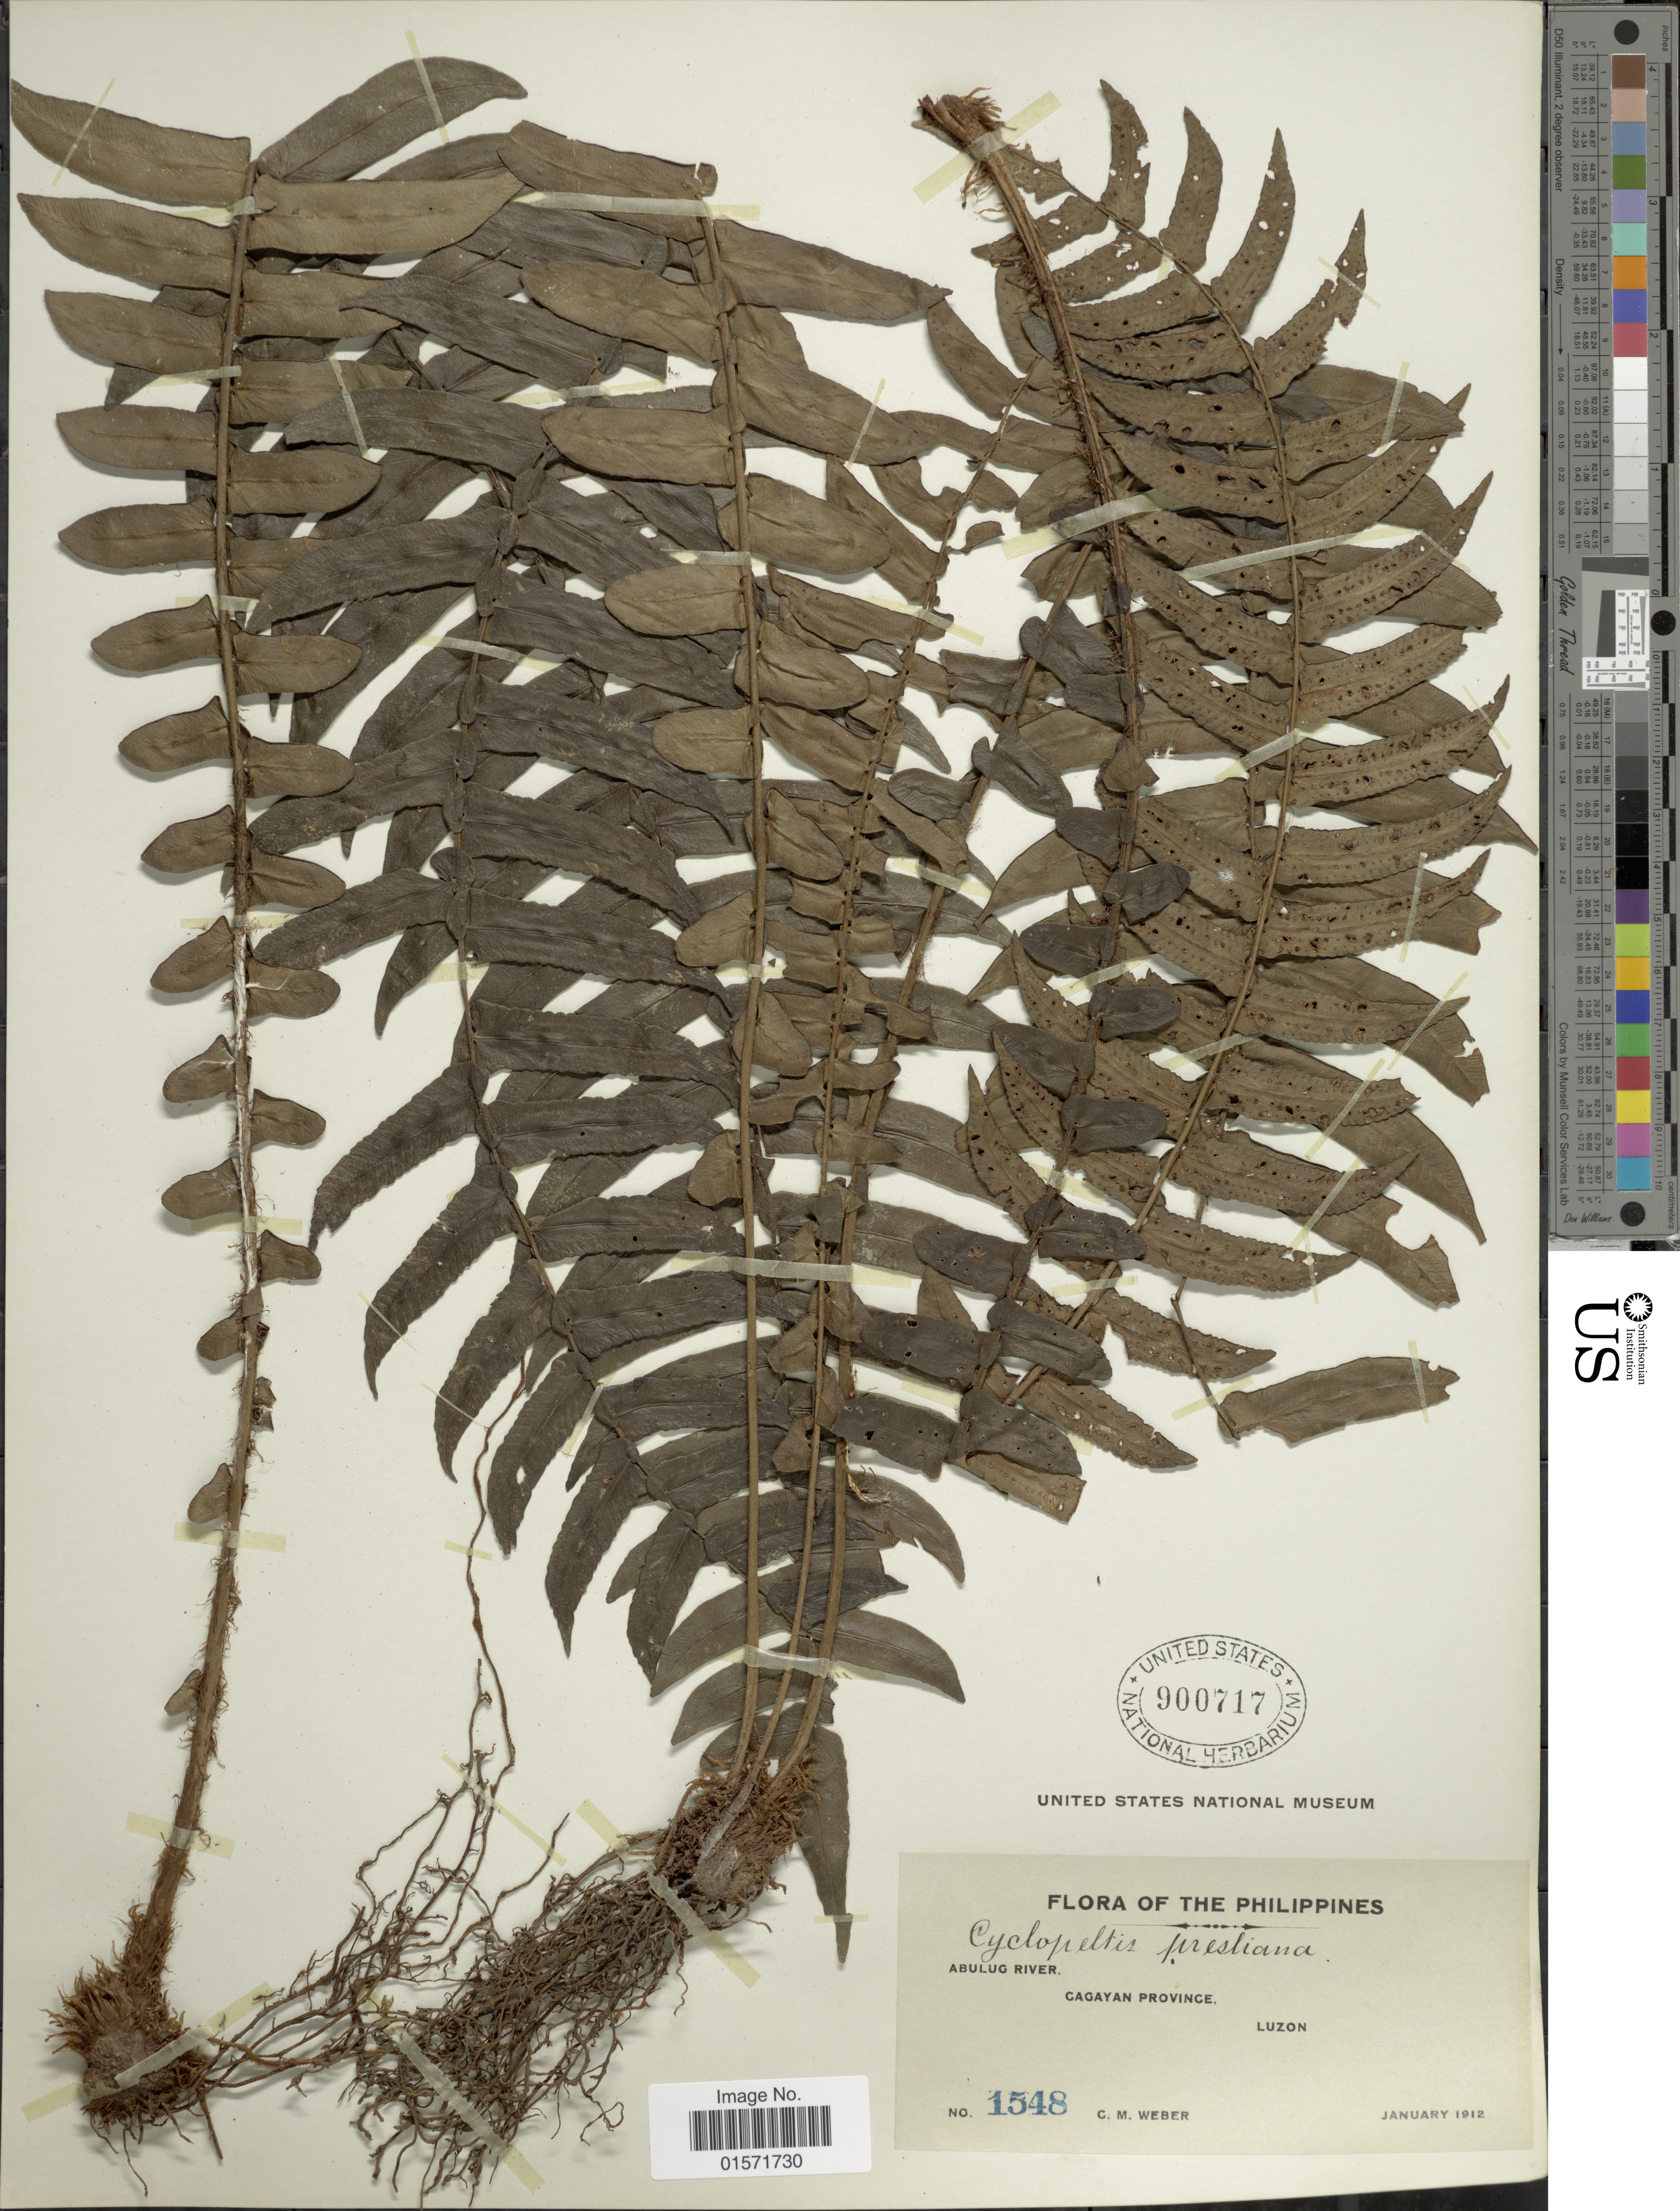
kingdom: Plantae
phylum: Tracheophyta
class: Polypodiopsida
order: Polypodiales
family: Lomariopsidaceae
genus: Cyclopeltis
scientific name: Cyclopeltis presliana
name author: (Mett.) Berkeley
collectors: C. M. Weber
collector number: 1548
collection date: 1912-01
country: Philippines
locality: Abulug River, Cagayan Province, Luzon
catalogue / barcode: US 900717